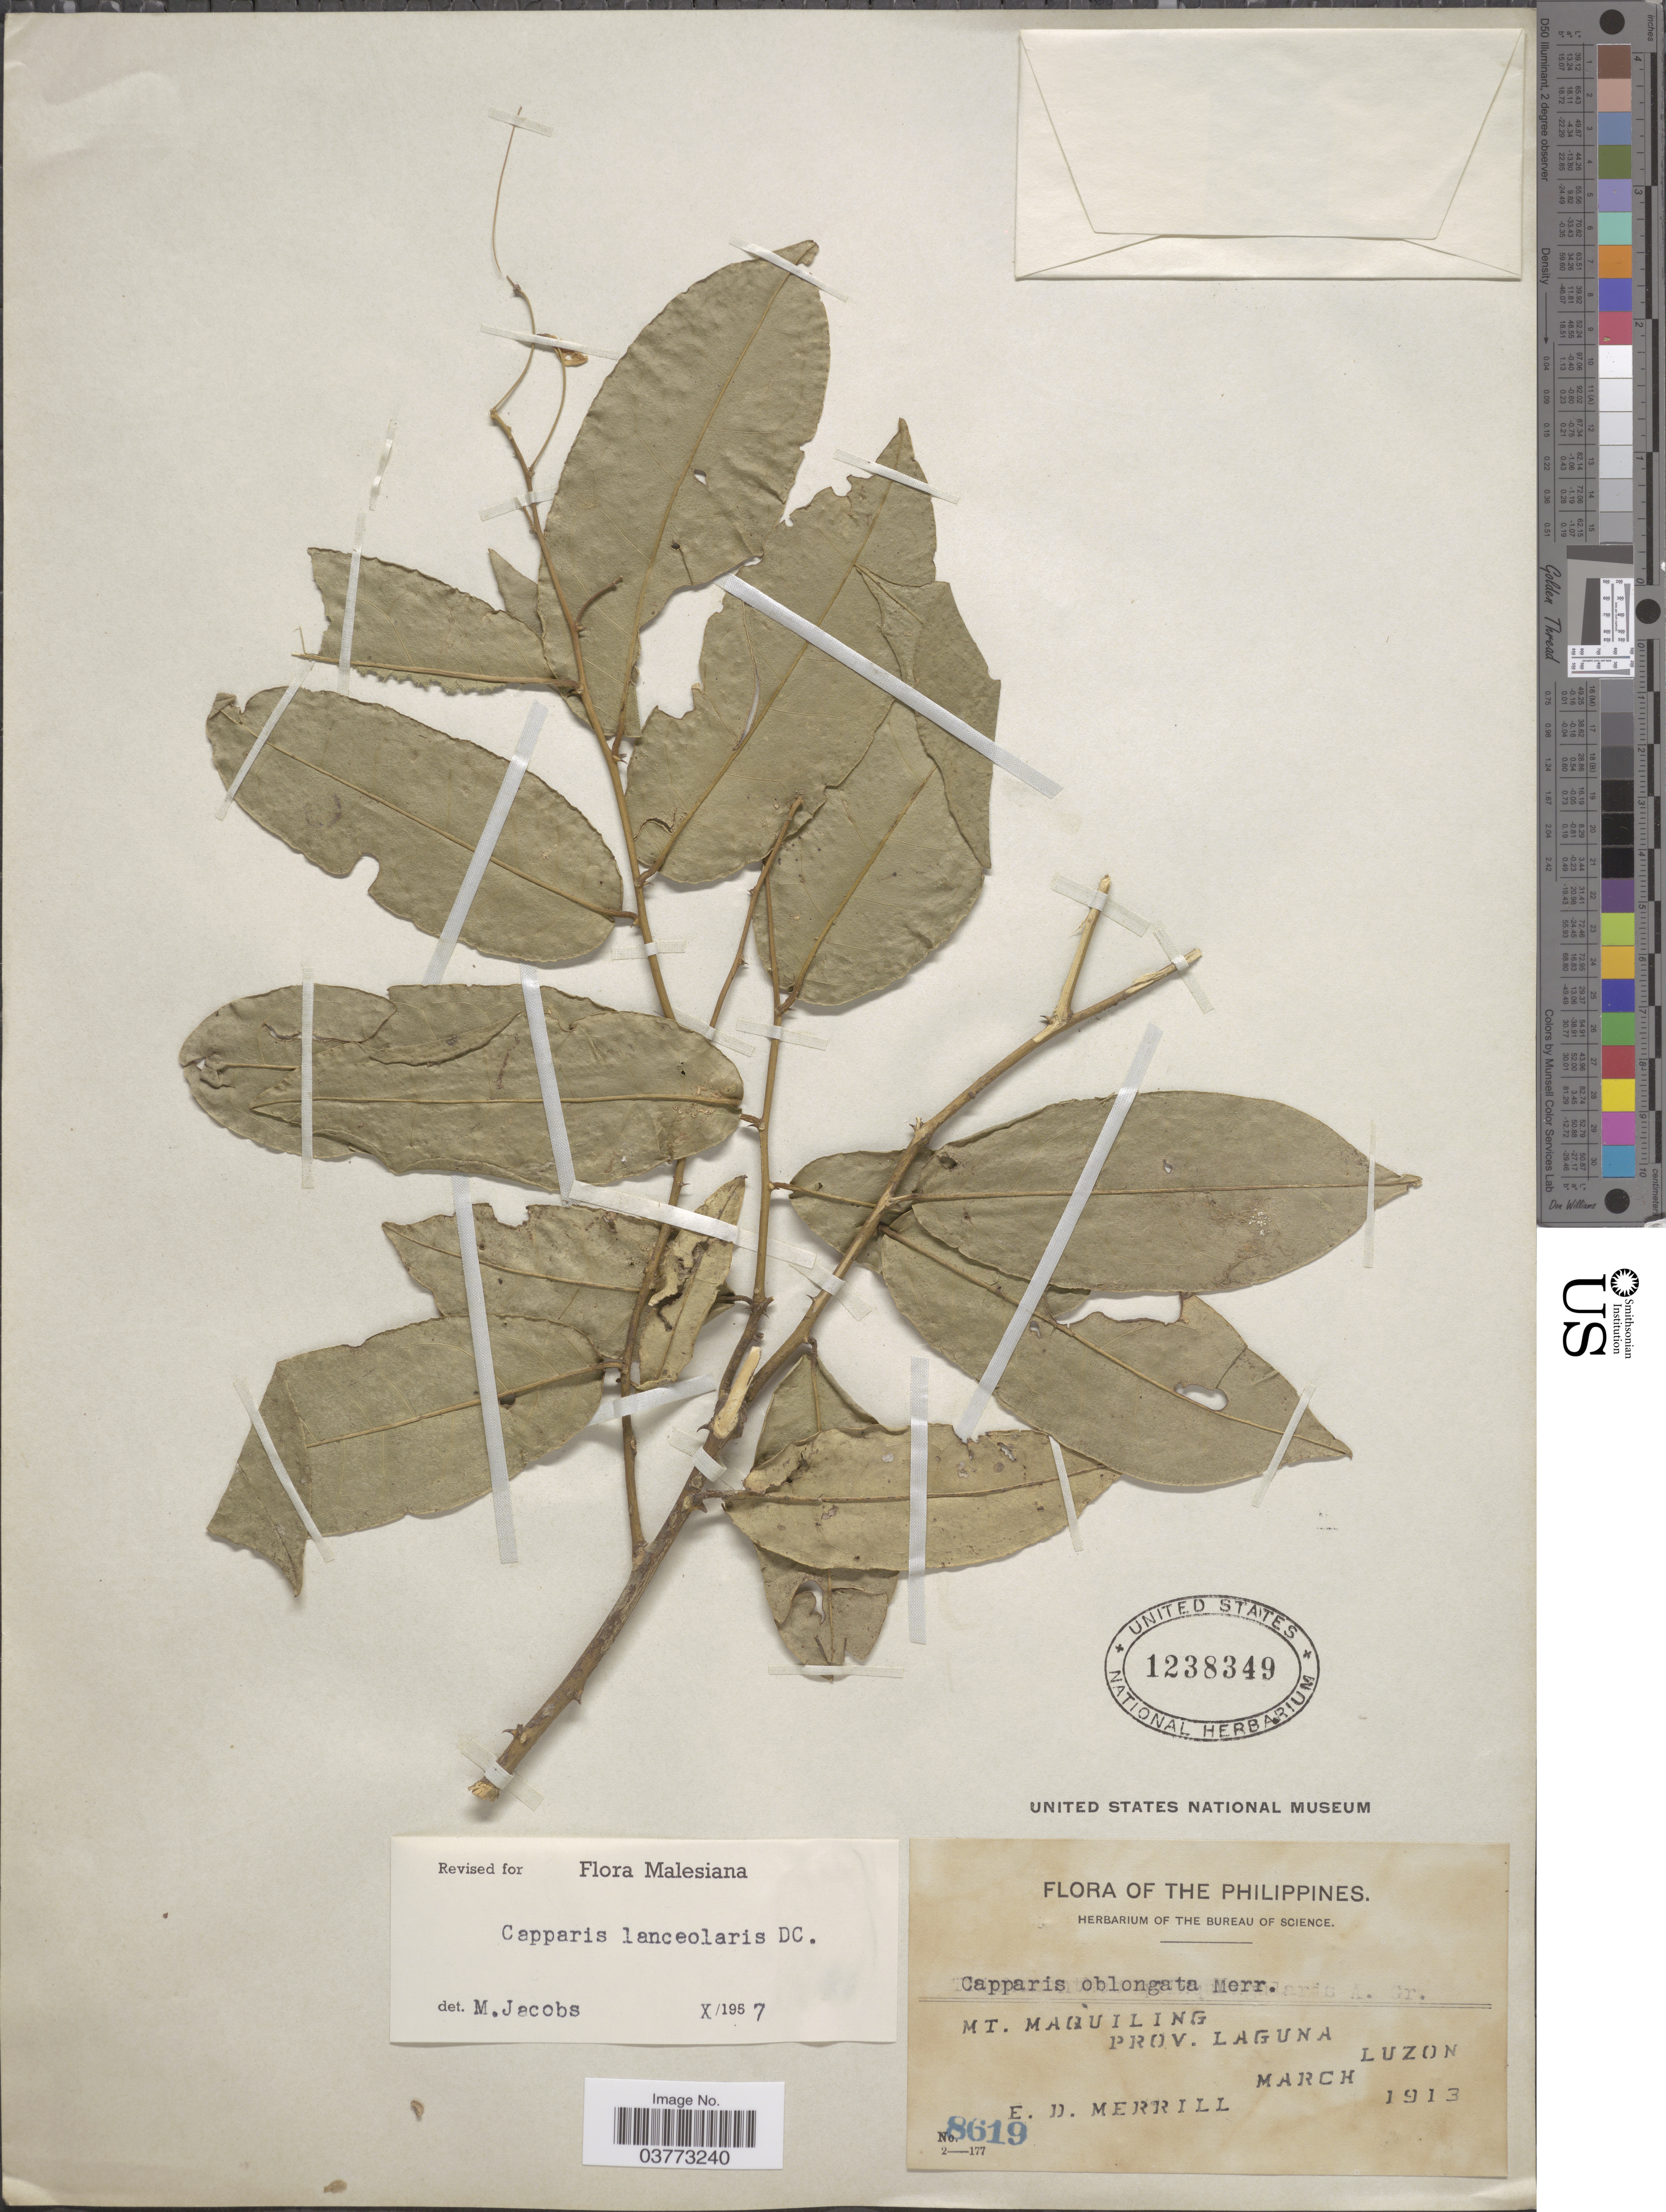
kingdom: Plantae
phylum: Tracheophyta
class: Magnoliopsida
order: Brassicales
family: Capparaceae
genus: Capparis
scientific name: Capparis lanceolaris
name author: DC.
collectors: E. D. Merrill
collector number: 8619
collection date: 1913-03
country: Philippines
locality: The Philippines. Mt. Maquiling. Prov. Laguna. Luzon.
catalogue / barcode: US 1238349